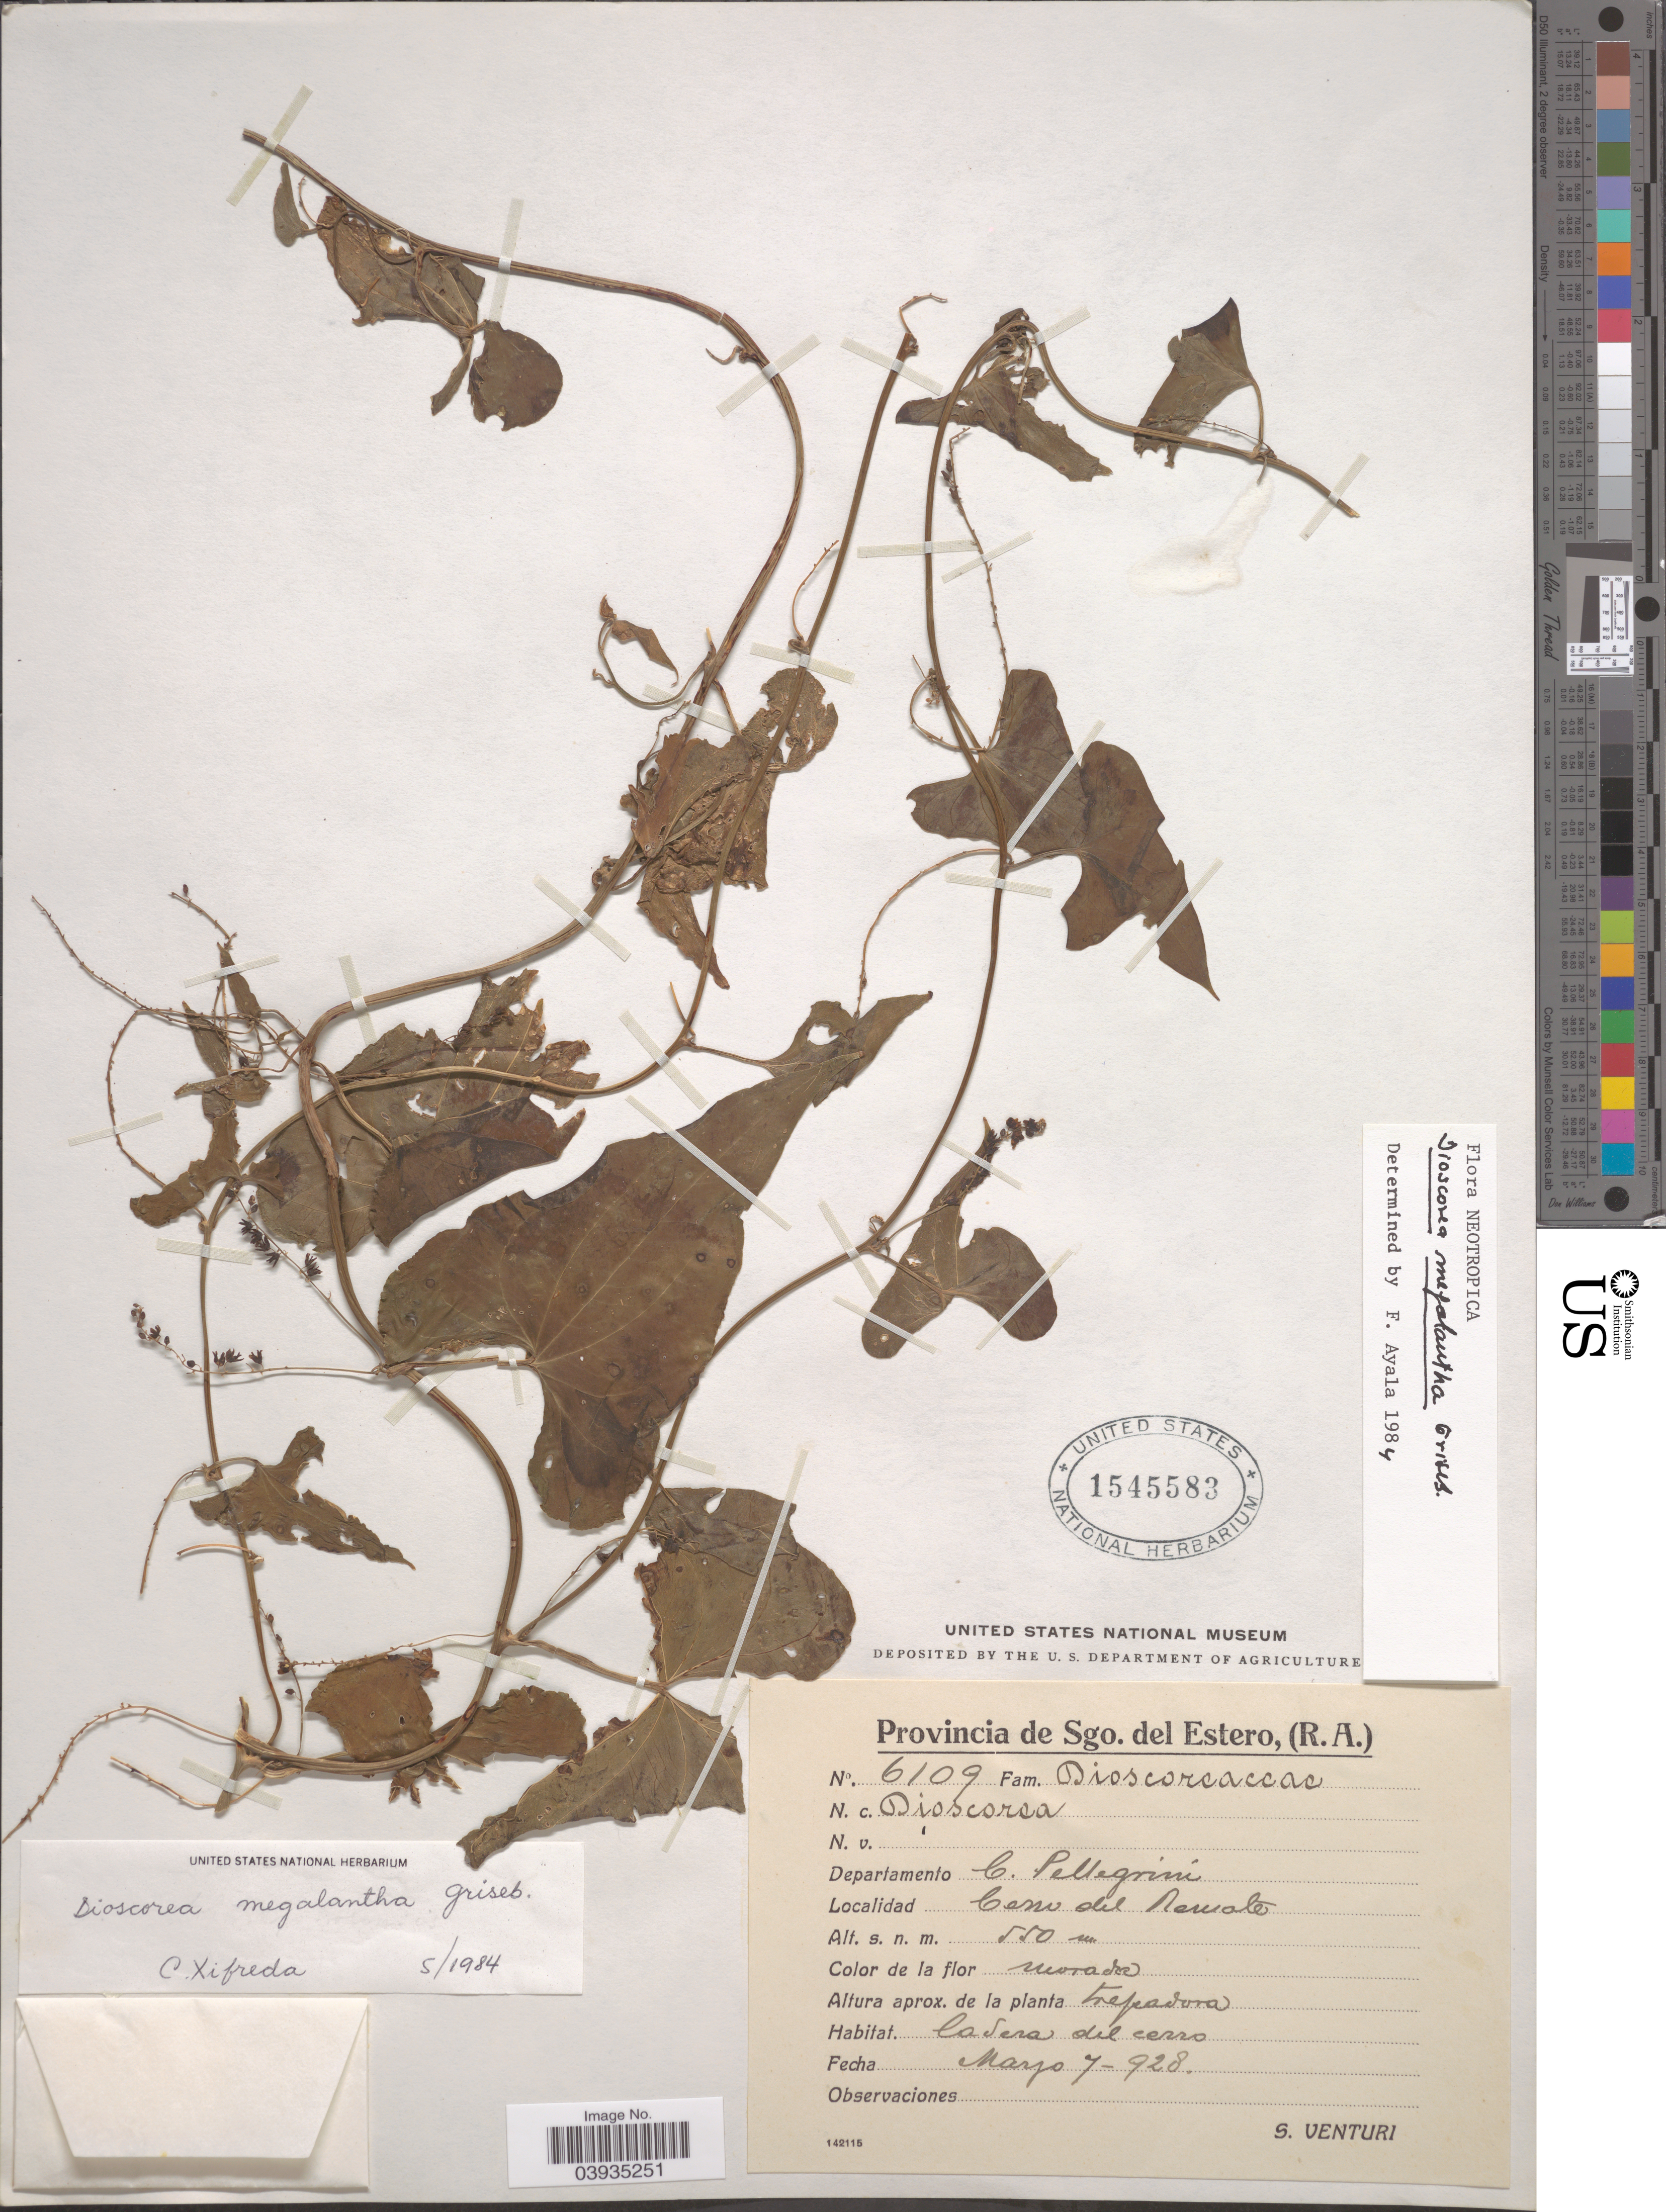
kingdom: Plantae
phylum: Tracheophyta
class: Liliopsida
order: Dioscoreales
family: Dioscoreaceae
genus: Dioscorea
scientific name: Dioscorea megalantha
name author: Griseb.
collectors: S. Venturi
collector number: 6109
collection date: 1928-03-07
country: Argentina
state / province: Santiago del Estero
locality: Departamento C. Pellegrini. Cerro del Remate.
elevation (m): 550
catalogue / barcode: US 1545583